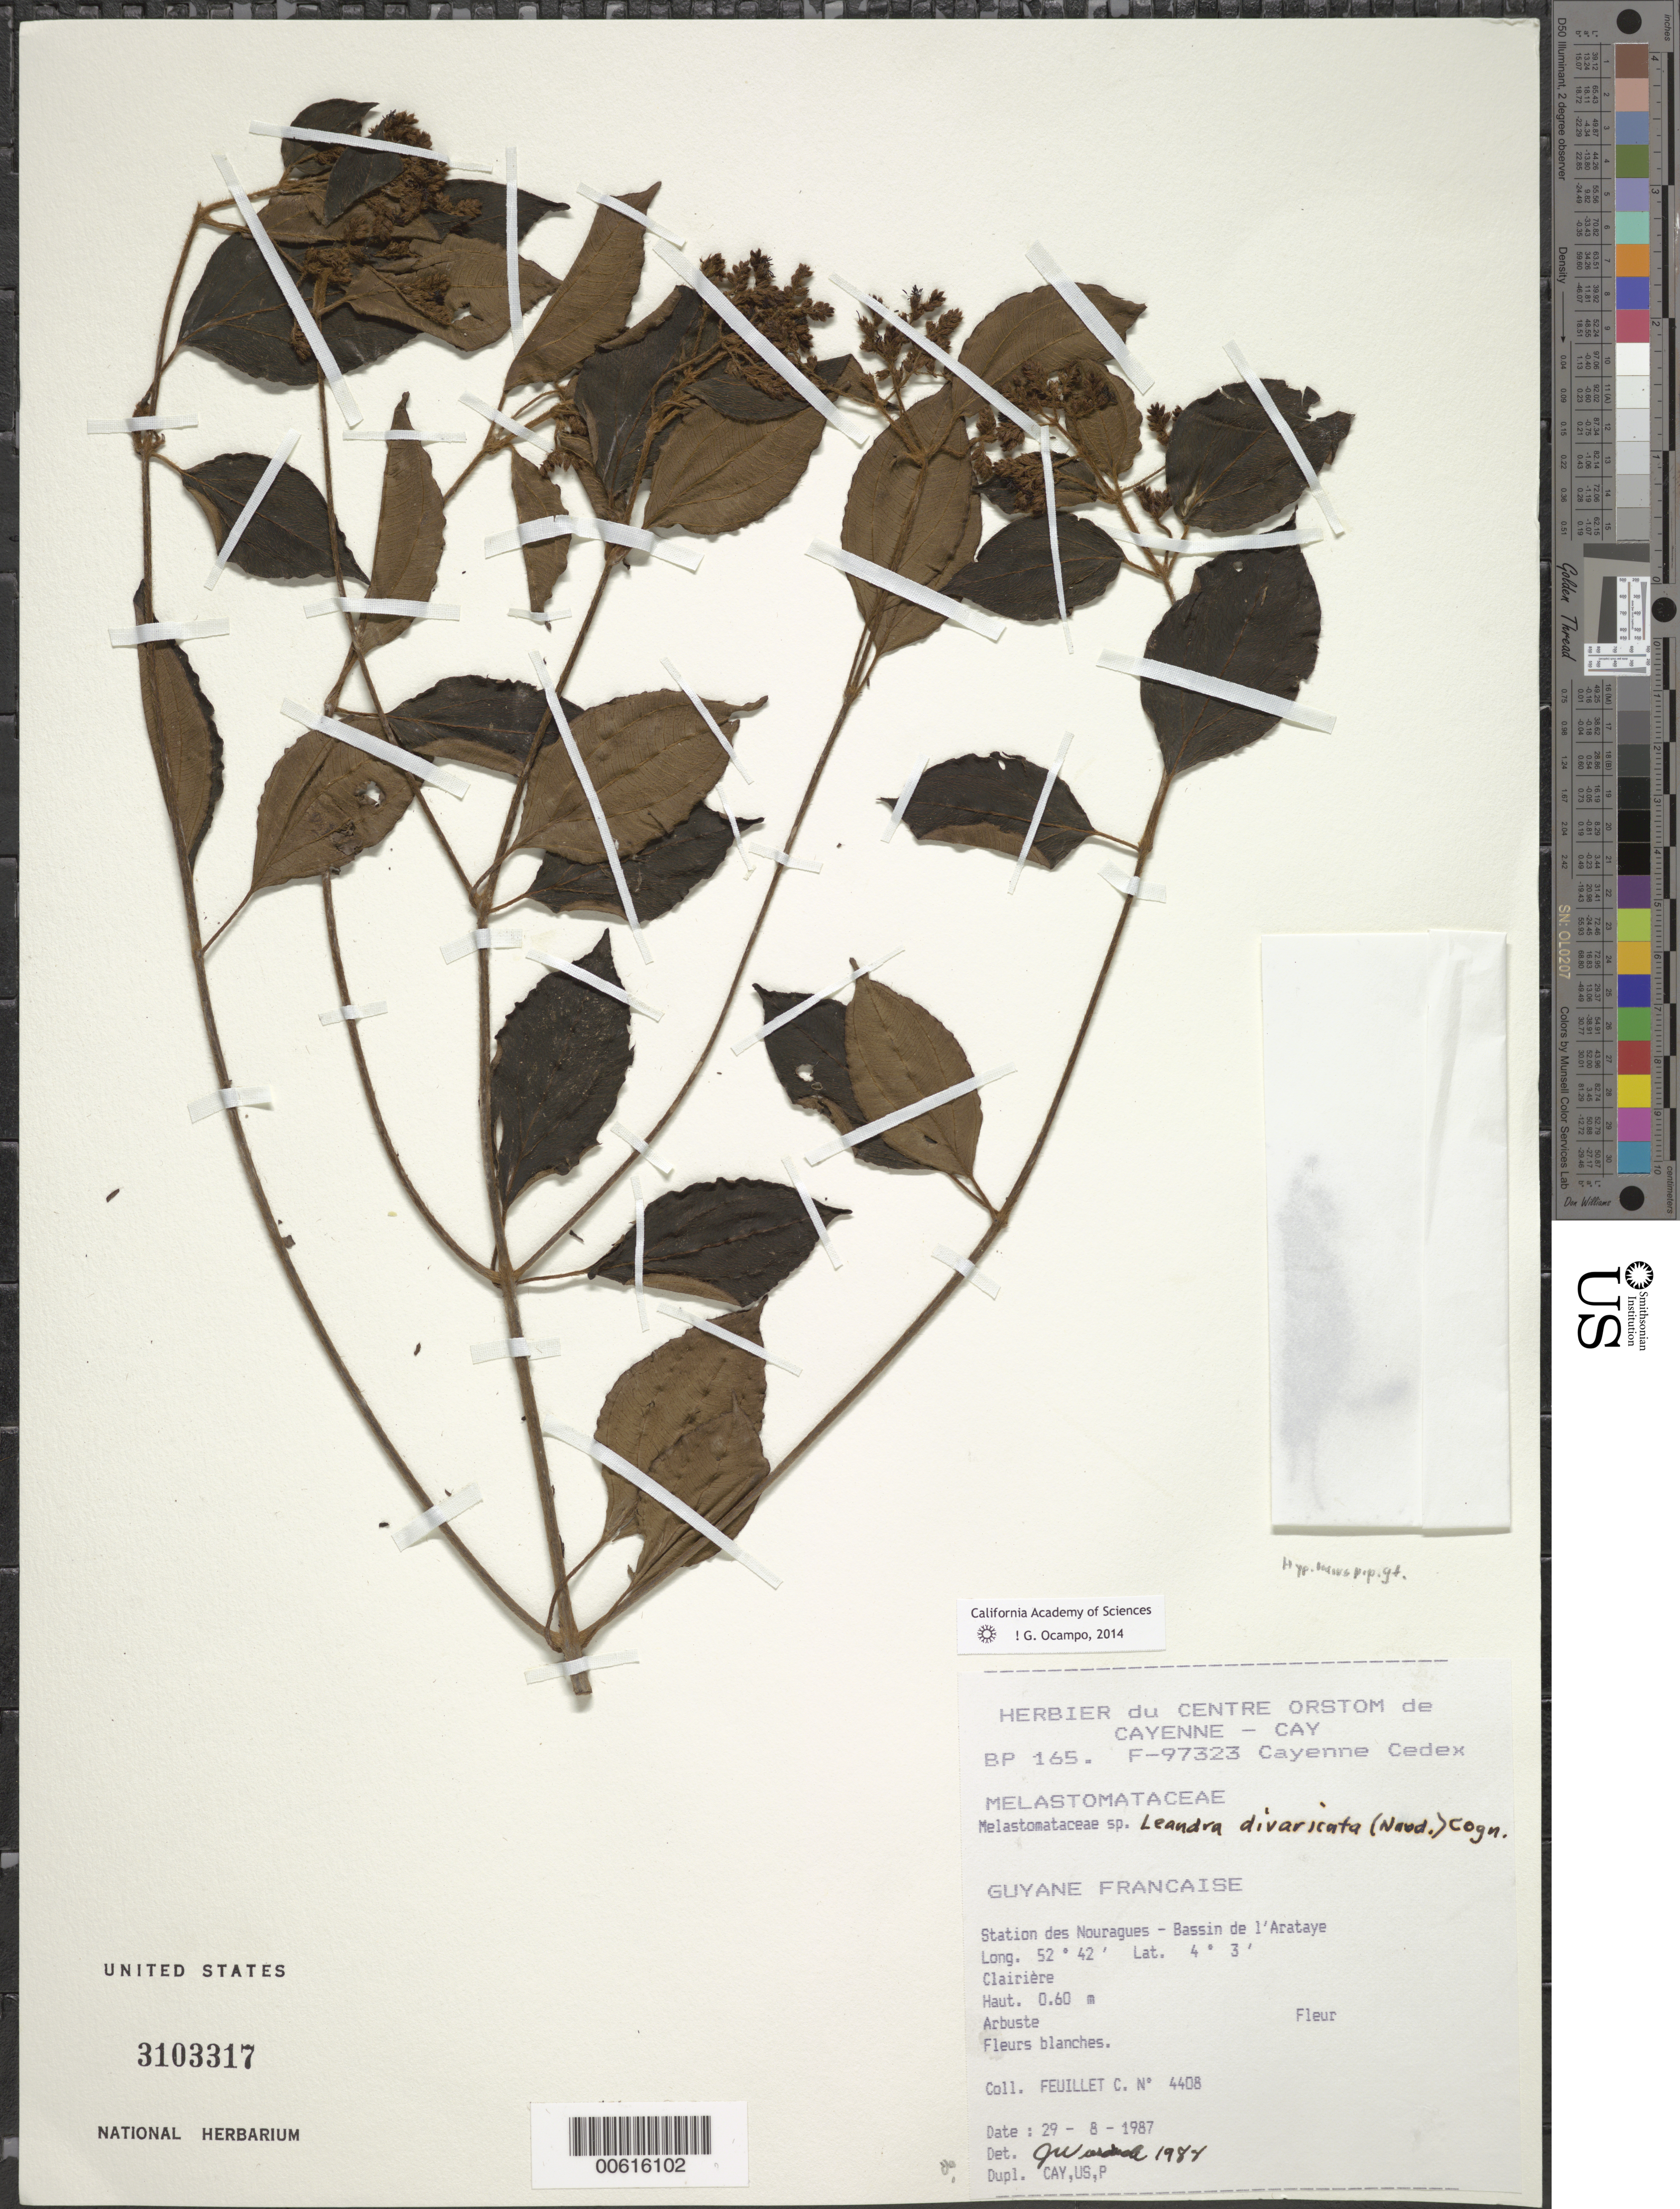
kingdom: Plantae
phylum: Tracheophyta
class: Magnoliopsida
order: Myrtales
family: Melastomataceae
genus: Leandra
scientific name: Leandra divaricata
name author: (Naudin) Cogn.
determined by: Wurdack, John J., (US), US (UNITED STATES)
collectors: C. Feuillet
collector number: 4408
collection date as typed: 29 Aug 1987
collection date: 1987-08-29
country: French Guiana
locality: Station des Nouragues, Bassin de l'Approuague, Arataye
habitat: Clairiere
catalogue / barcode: US 3103317